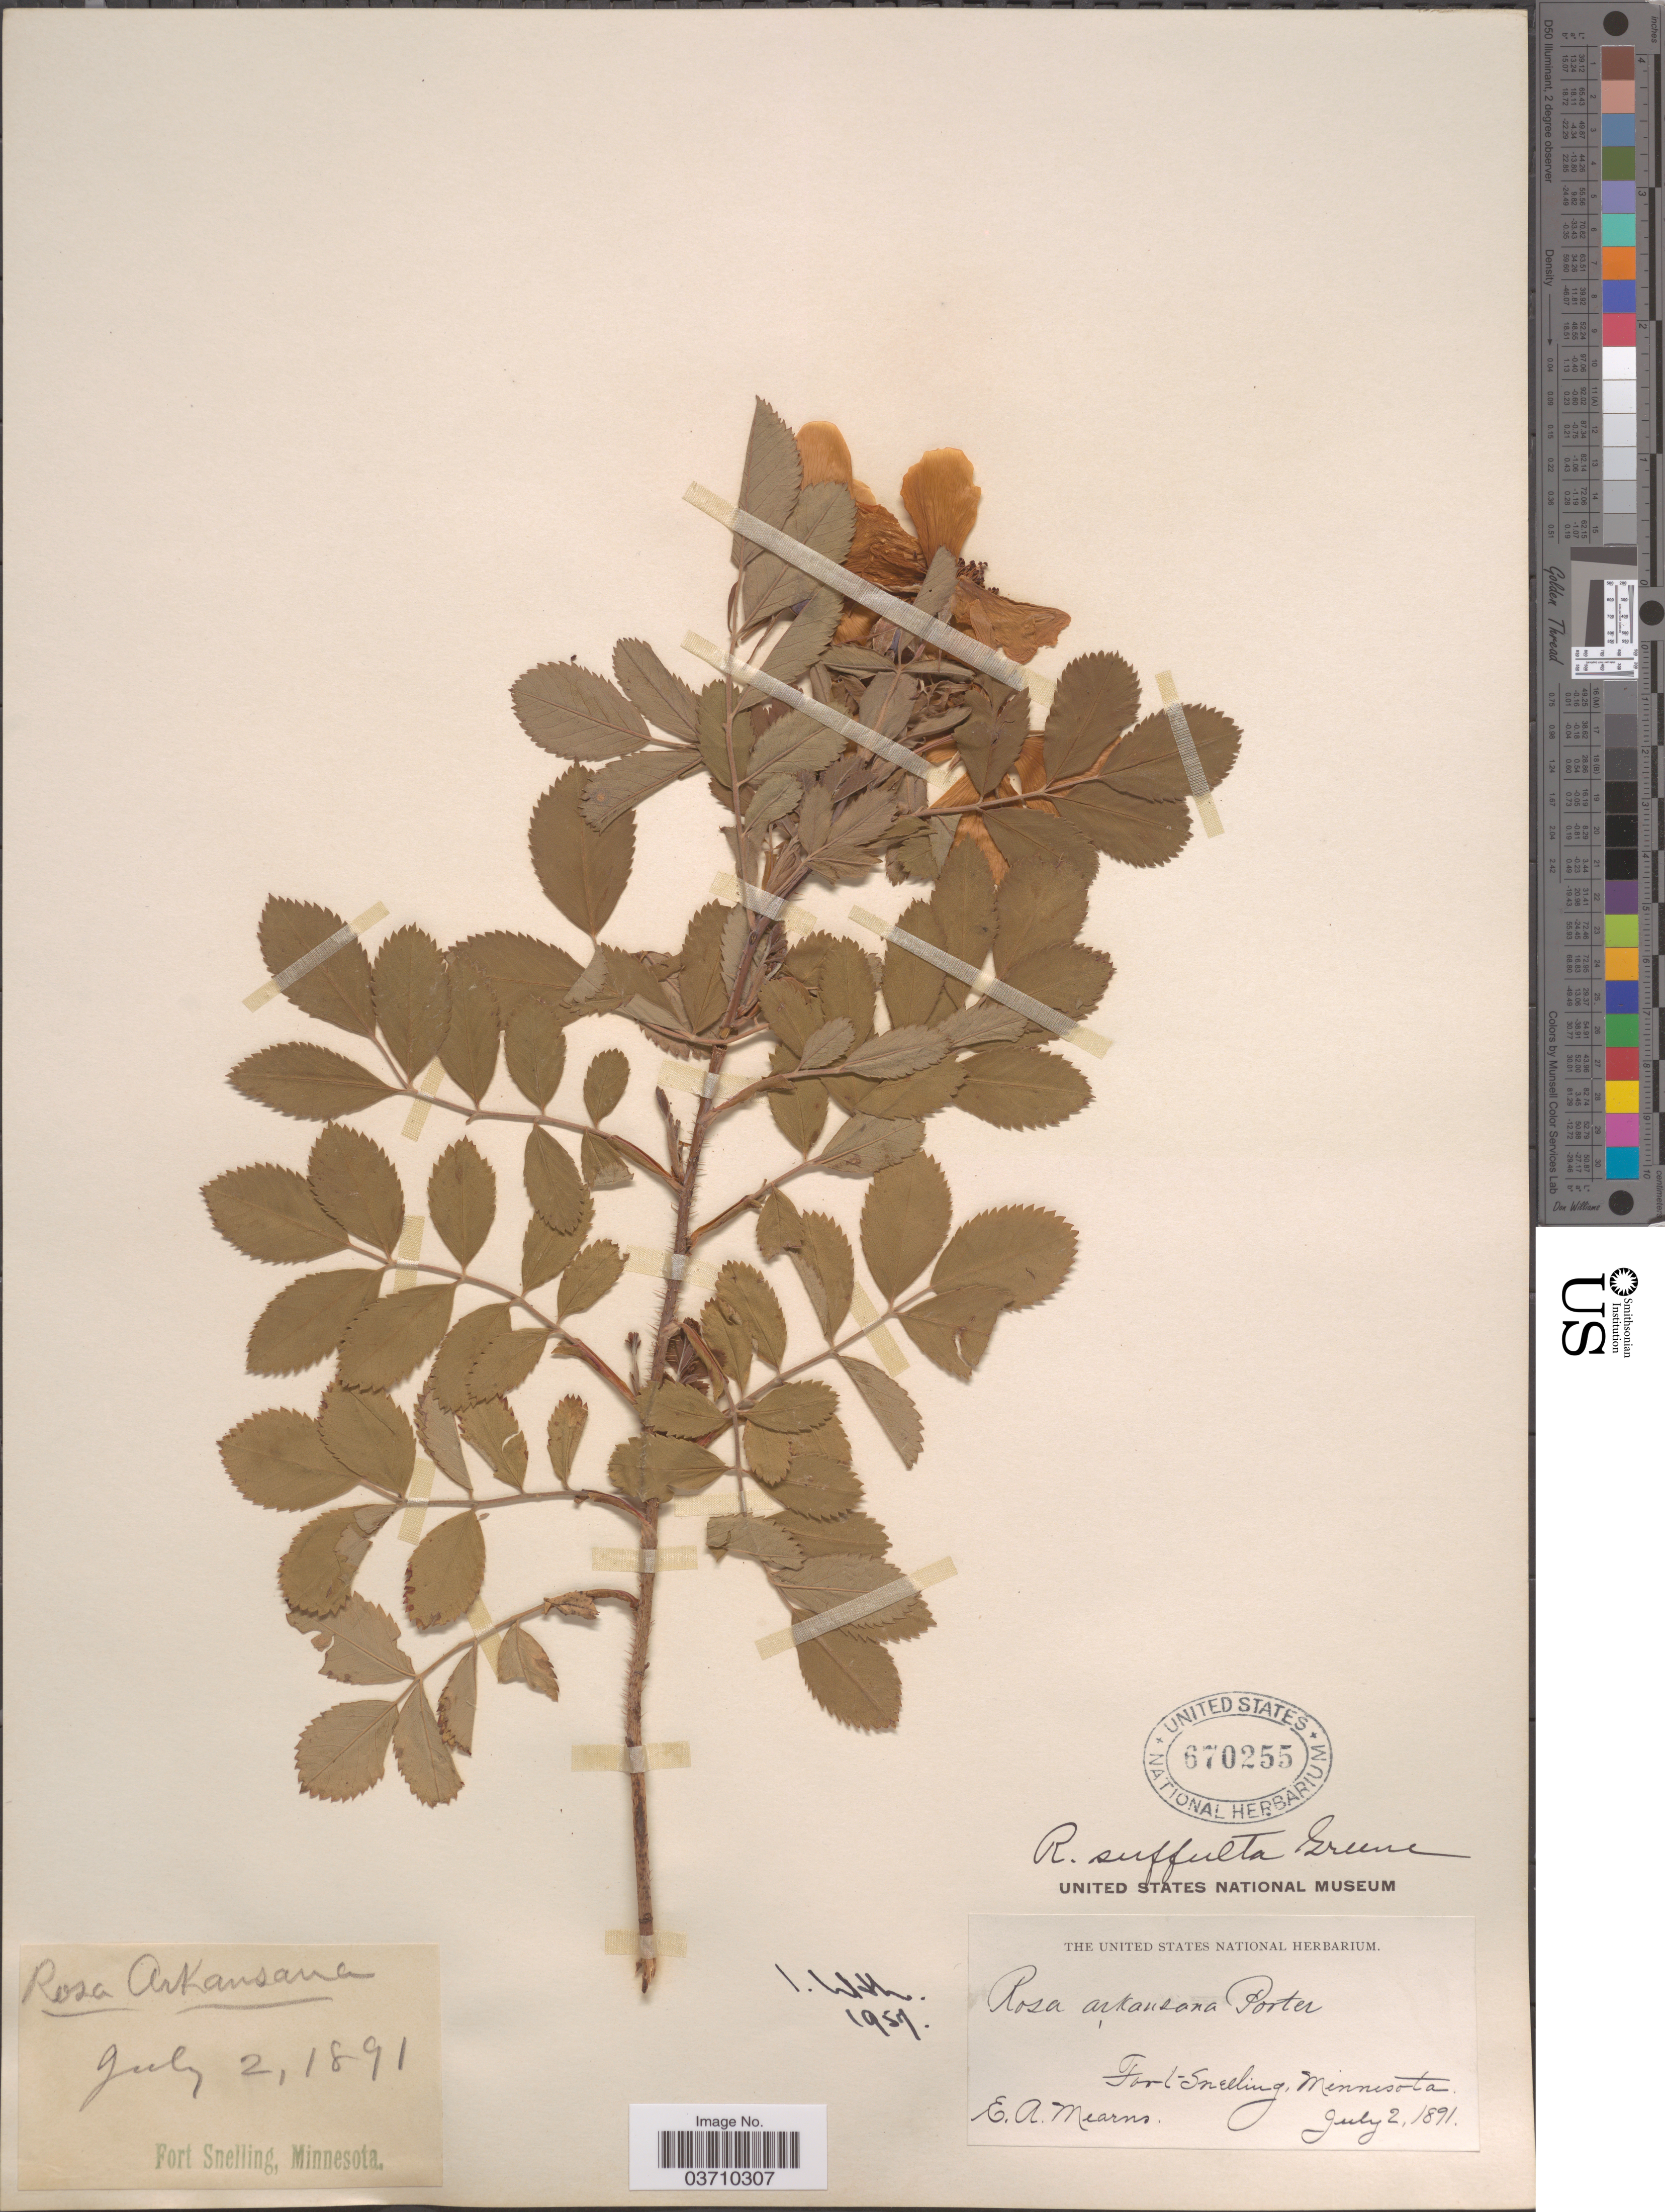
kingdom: Plantae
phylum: Tracheophyta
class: Magnoliopsida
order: Rosales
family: Rosaceae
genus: Rosa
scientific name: Rosa arkansana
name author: Porter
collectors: E. A. Mearns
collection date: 1891-07-02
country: United States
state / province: Minnesota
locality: Fort Snelling.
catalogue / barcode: US 670255